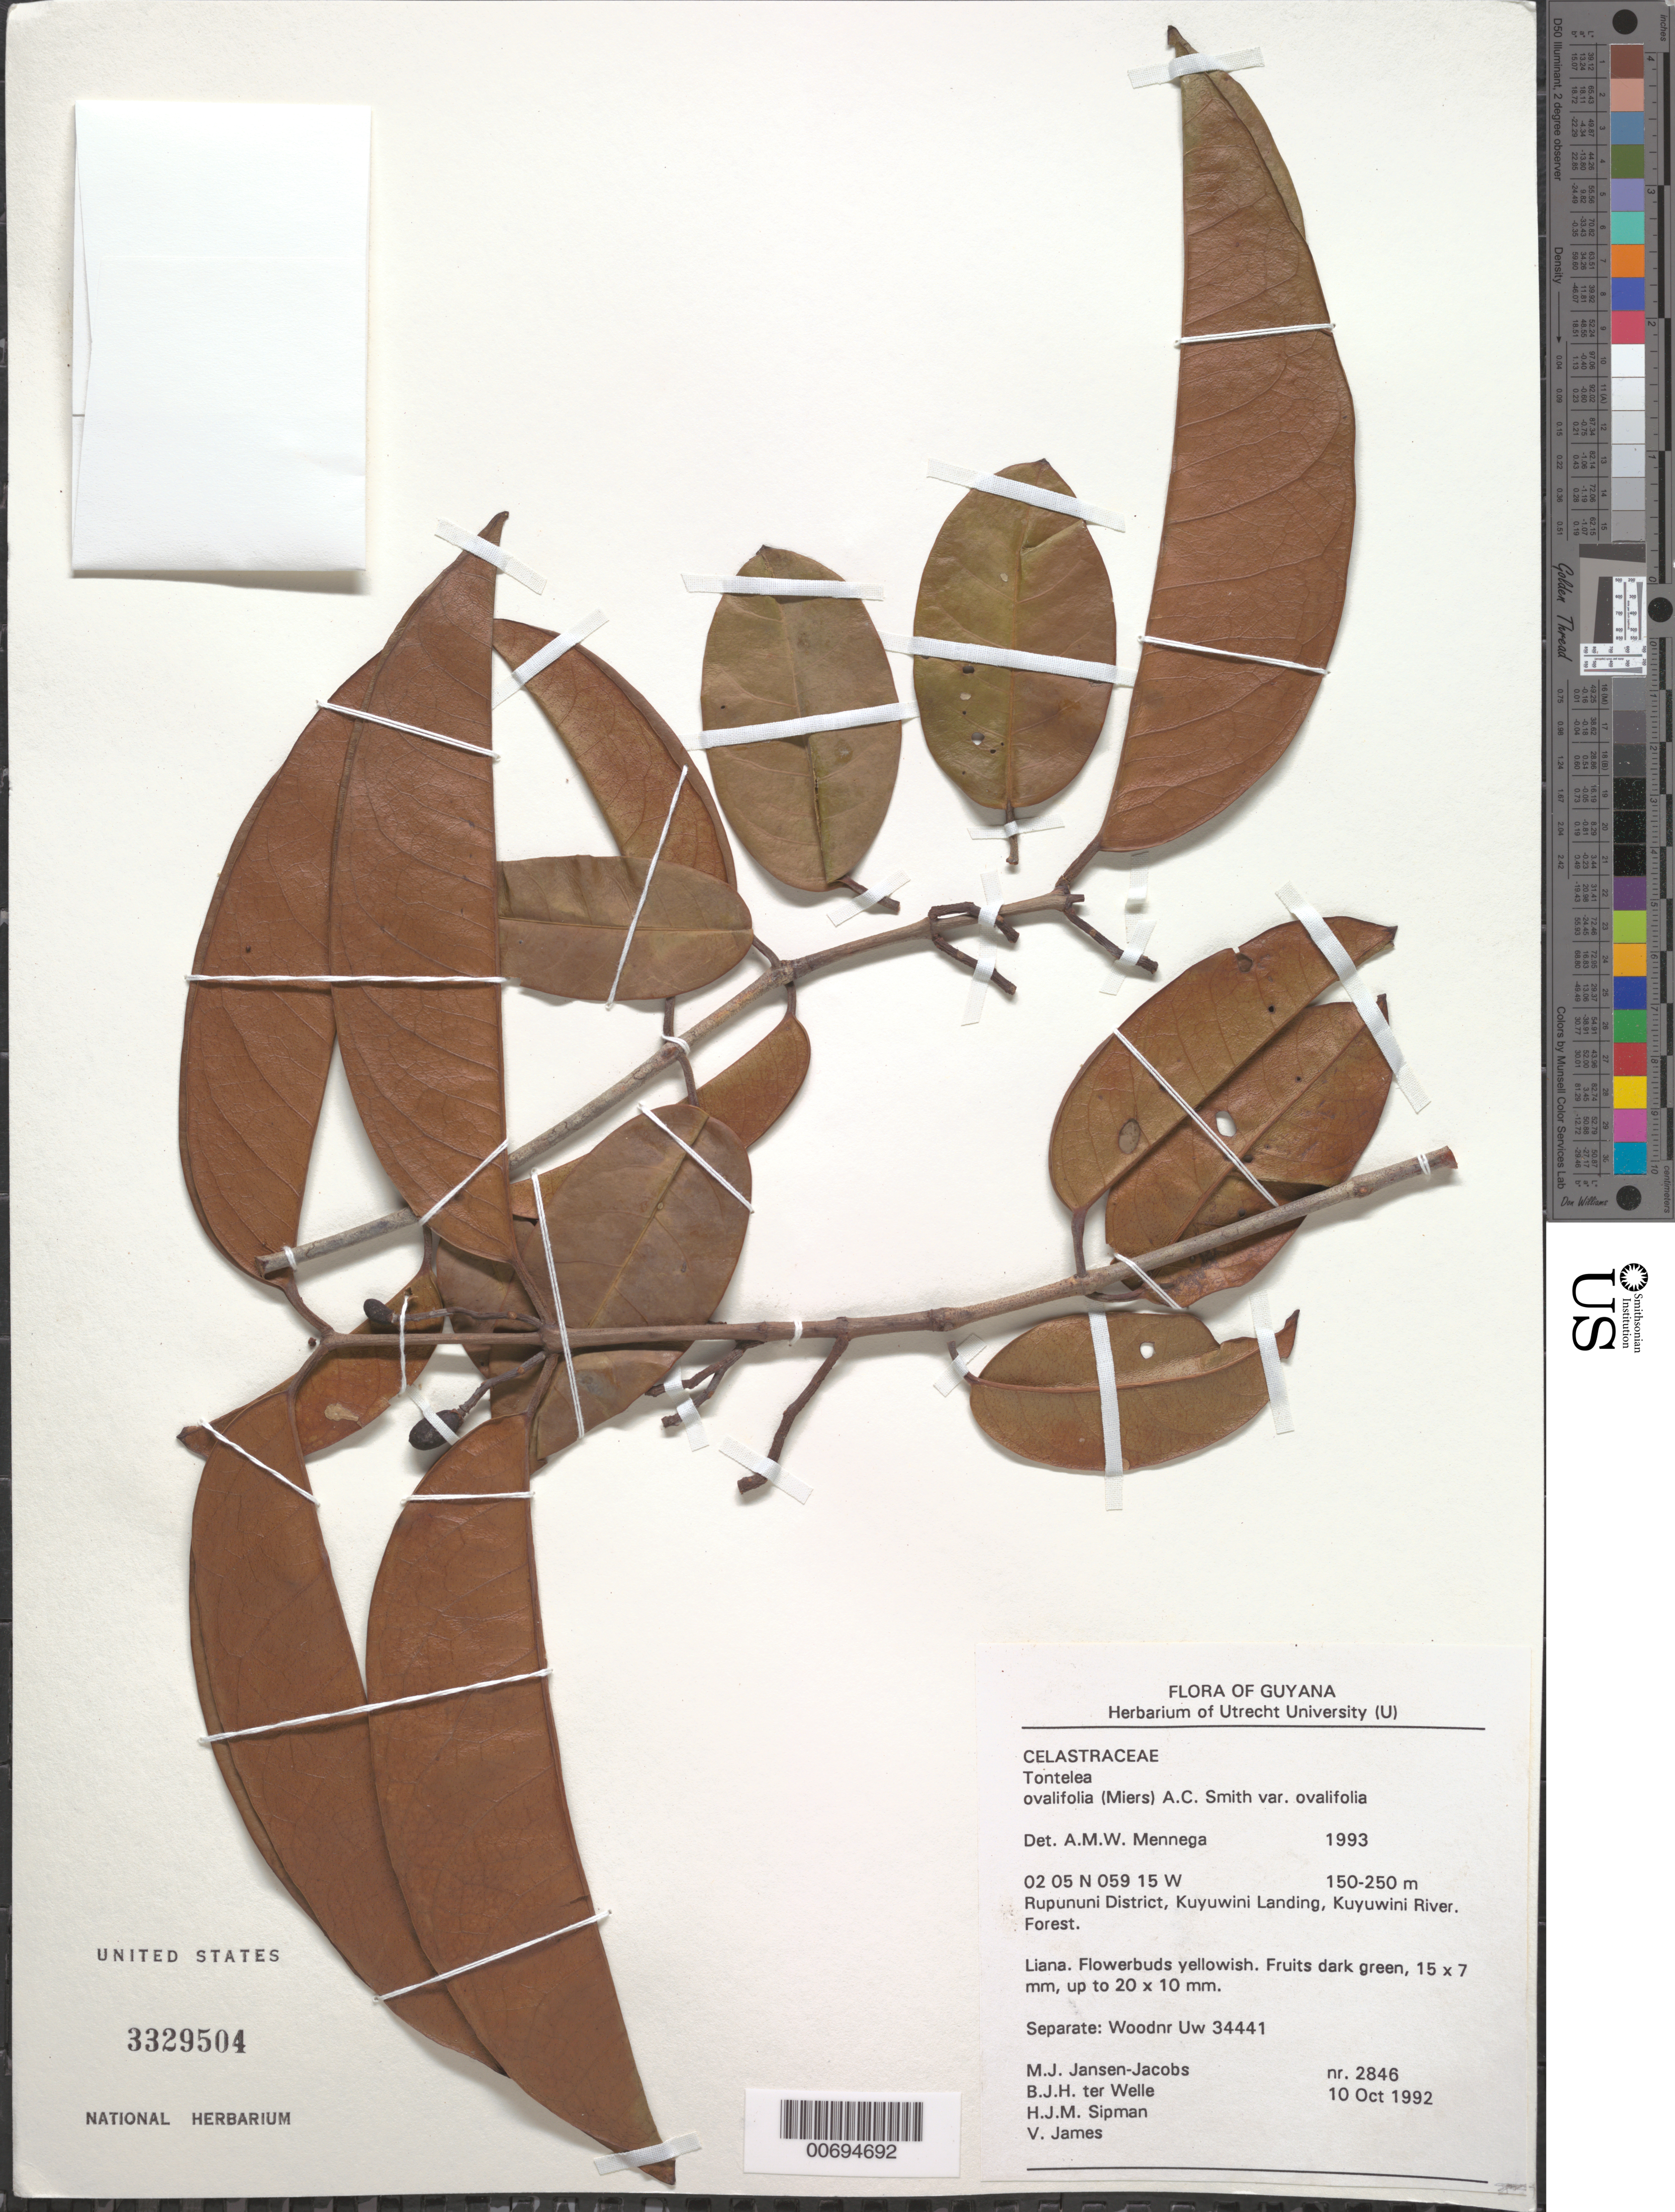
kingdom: Plantae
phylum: Tracheophyta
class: Magnoliopsida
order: Celastrales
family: Celastraceae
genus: Tontelea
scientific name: Tontelea ovalifolia subsp. ovalifolia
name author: (Miers) A.C. Sm.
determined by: Mennega, A. M. W.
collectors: M. J. Jansen-Jacobs, B. Welle, H. J. M. Sipman & V. James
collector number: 2846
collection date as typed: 10-Oct-92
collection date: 1992-10-10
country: Guyana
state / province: U. Takutu-U. Essequibo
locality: Kuyuwini Landing, Kuyuwini River, Rupununi District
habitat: Forest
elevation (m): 150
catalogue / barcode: US 3329504